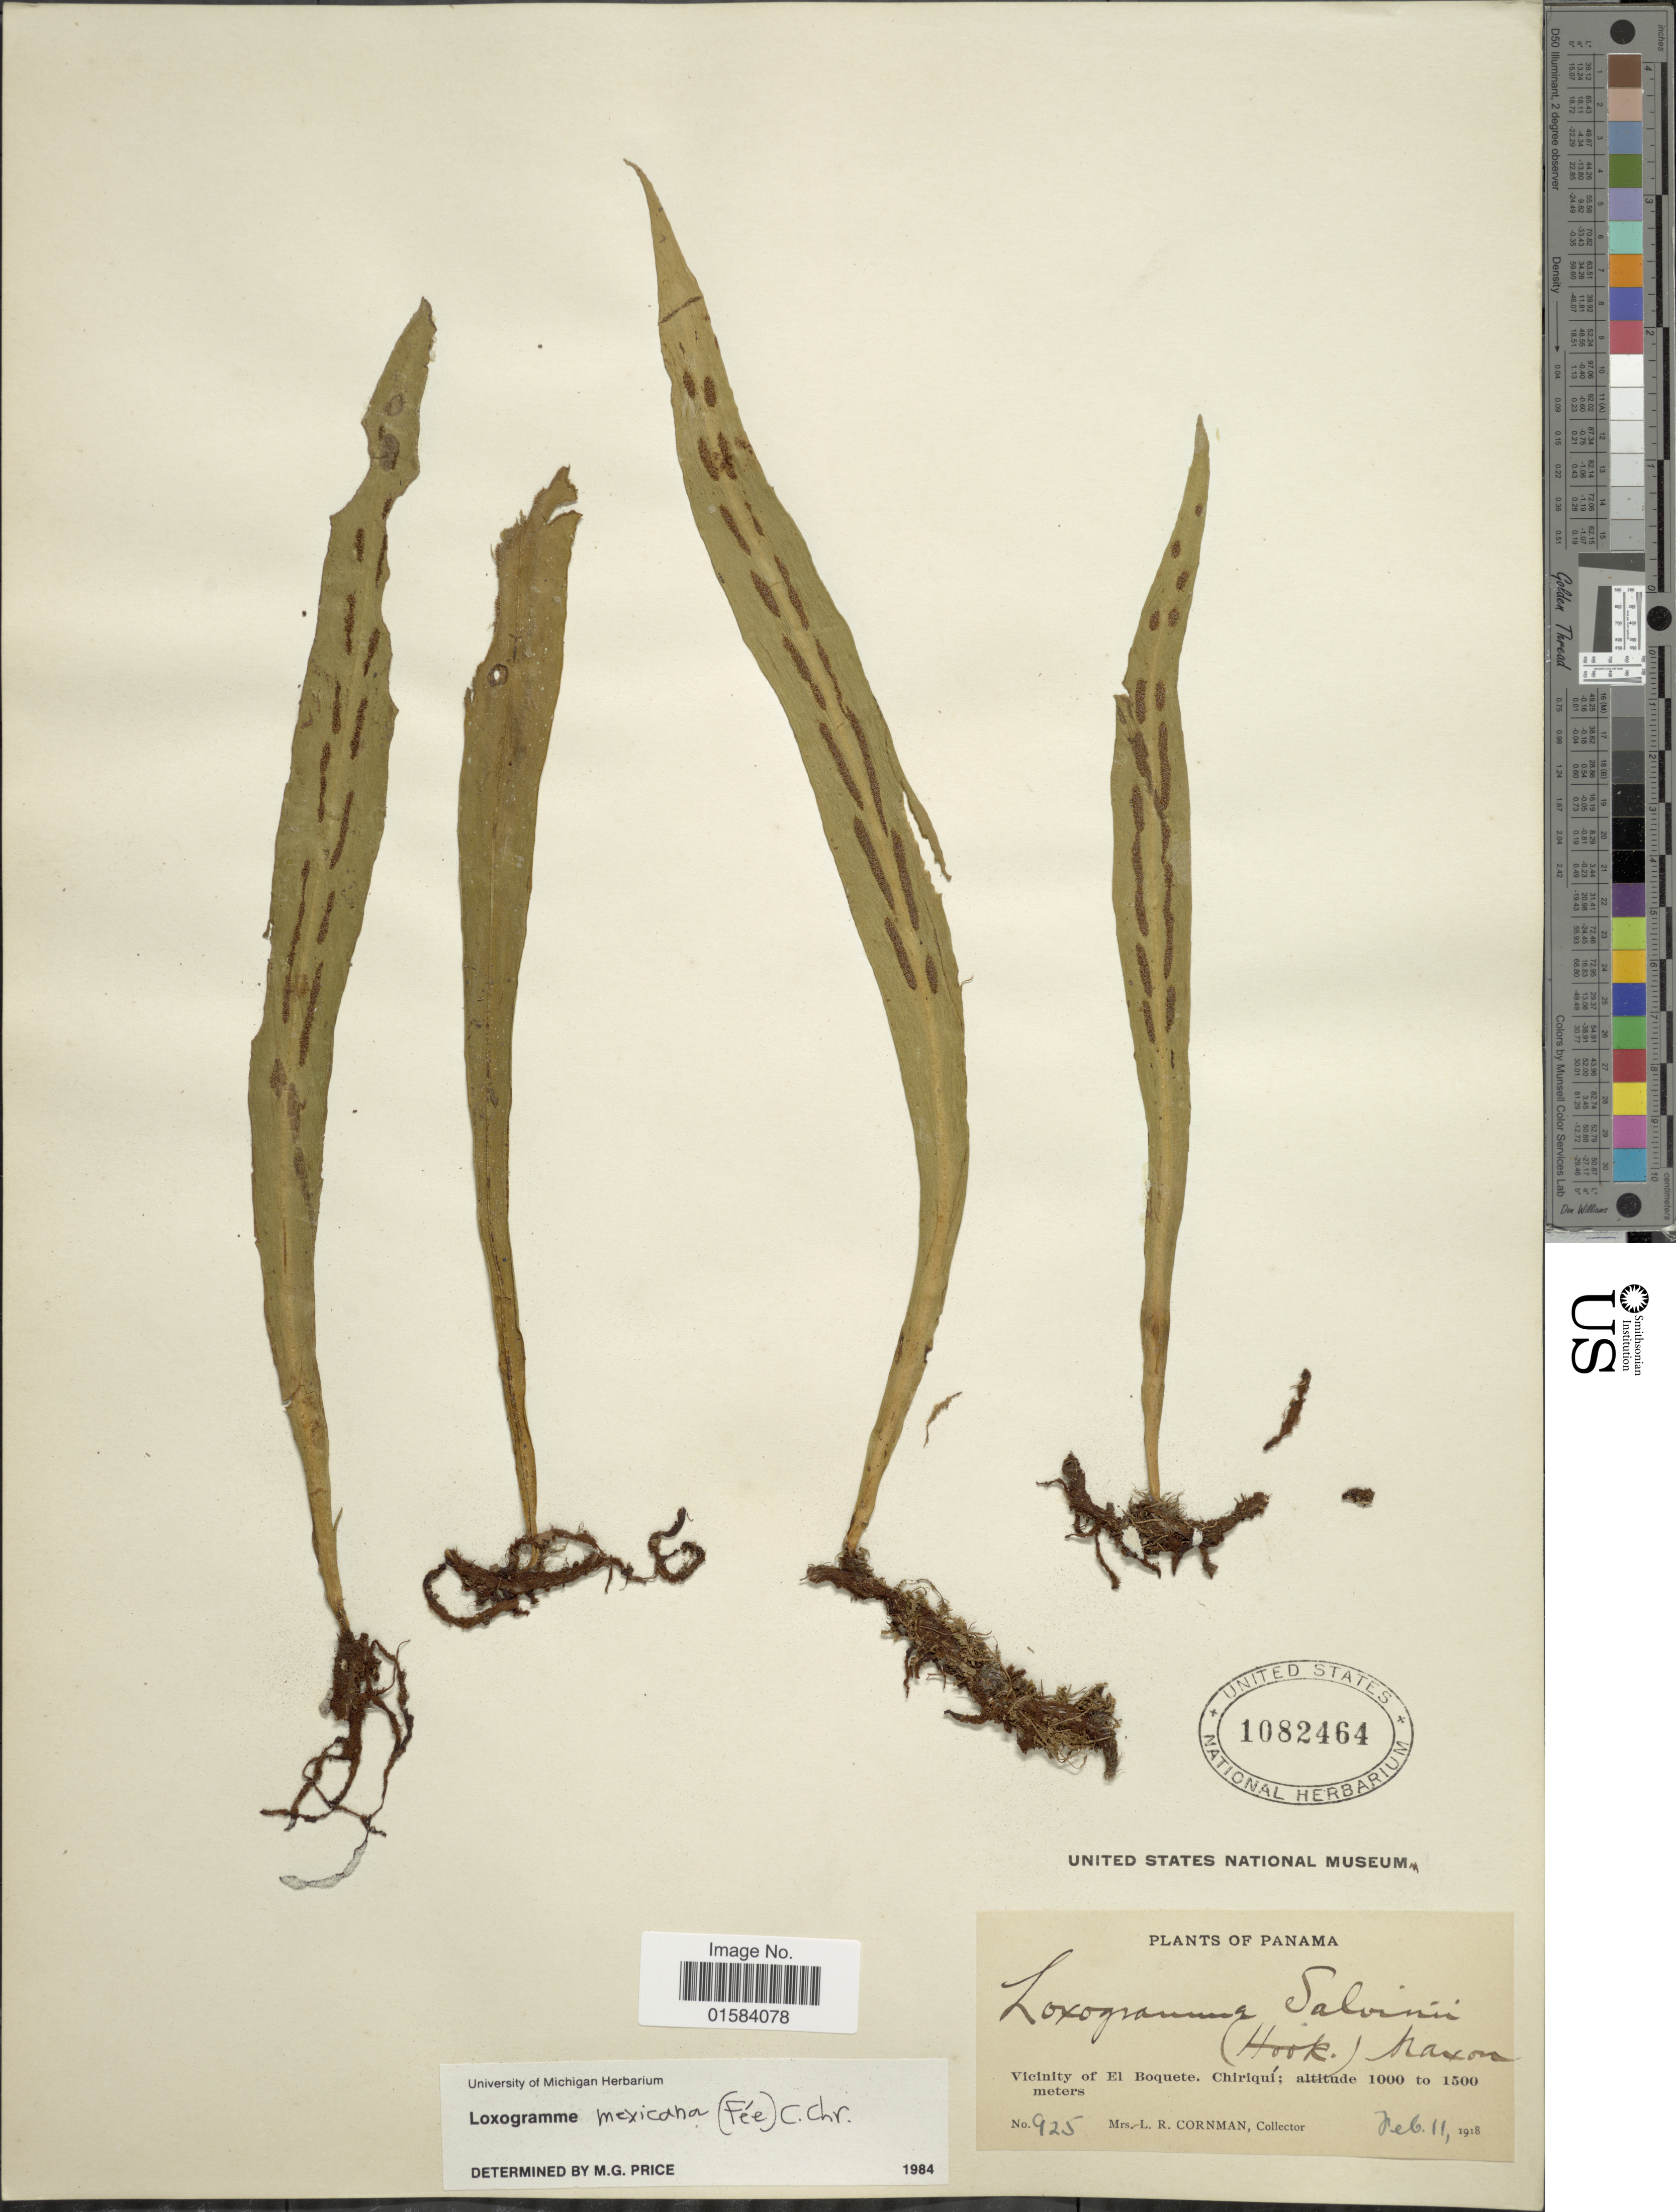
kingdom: Plantae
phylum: Tracheophyta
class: Polypodiopsida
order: Polypodiales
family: Polypodiaceae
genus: Loxogramme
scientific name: Loxogramme mexicana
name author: (Fée) C. Chr.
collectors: L. Cornman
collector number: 925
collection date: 1918-02-11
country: Panama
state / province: Chiriqui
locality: Vicinity of El Boquete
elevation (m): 1000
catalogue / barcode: US 1082464